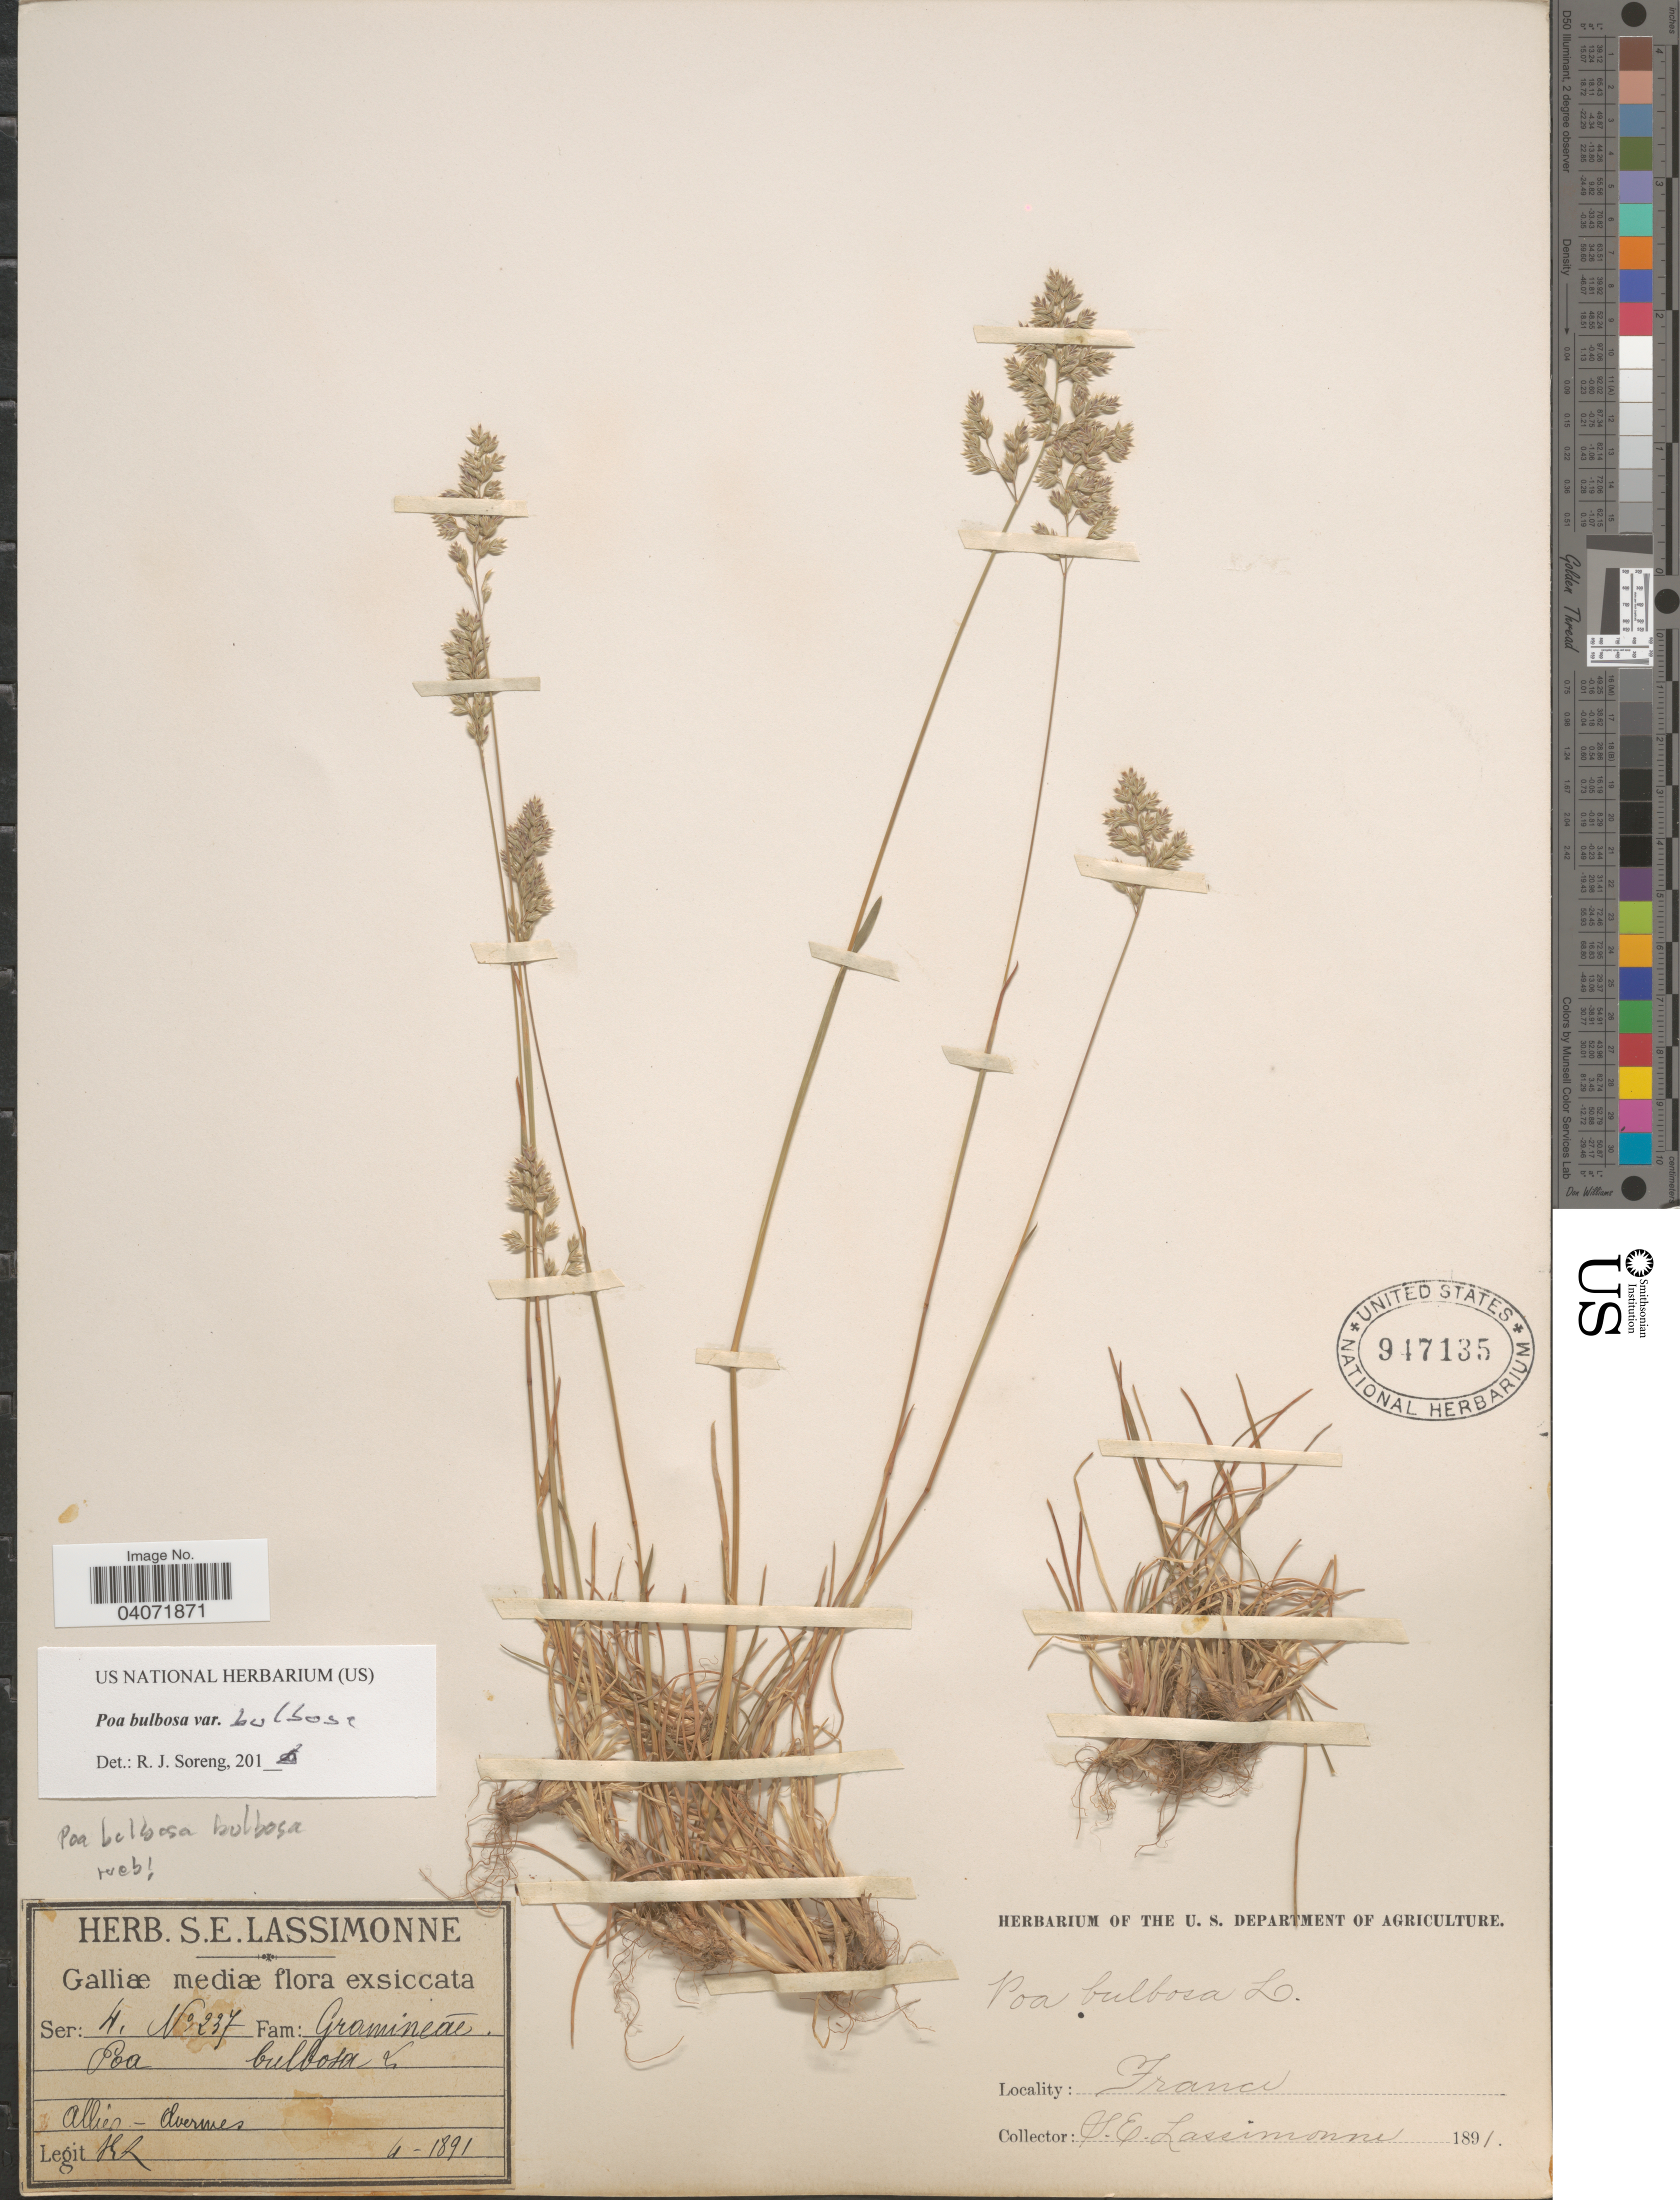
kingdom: Plantae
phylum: Tracheophyta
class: Liliopsida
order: Poales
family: Poaceae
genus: Poa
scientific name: Poa bulbosa subsp. bulbosa var. bulbosa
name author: L.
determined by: Soreng, Robert J., Research Associate (BOT), Smithsonian Institution - National Museum of Natural History (UNITED STATES)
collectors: S. Lassimonne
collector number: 237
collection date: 1891-04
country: France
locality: Galliæ mediæ. Allier - Avermes.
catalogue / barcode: US 947135